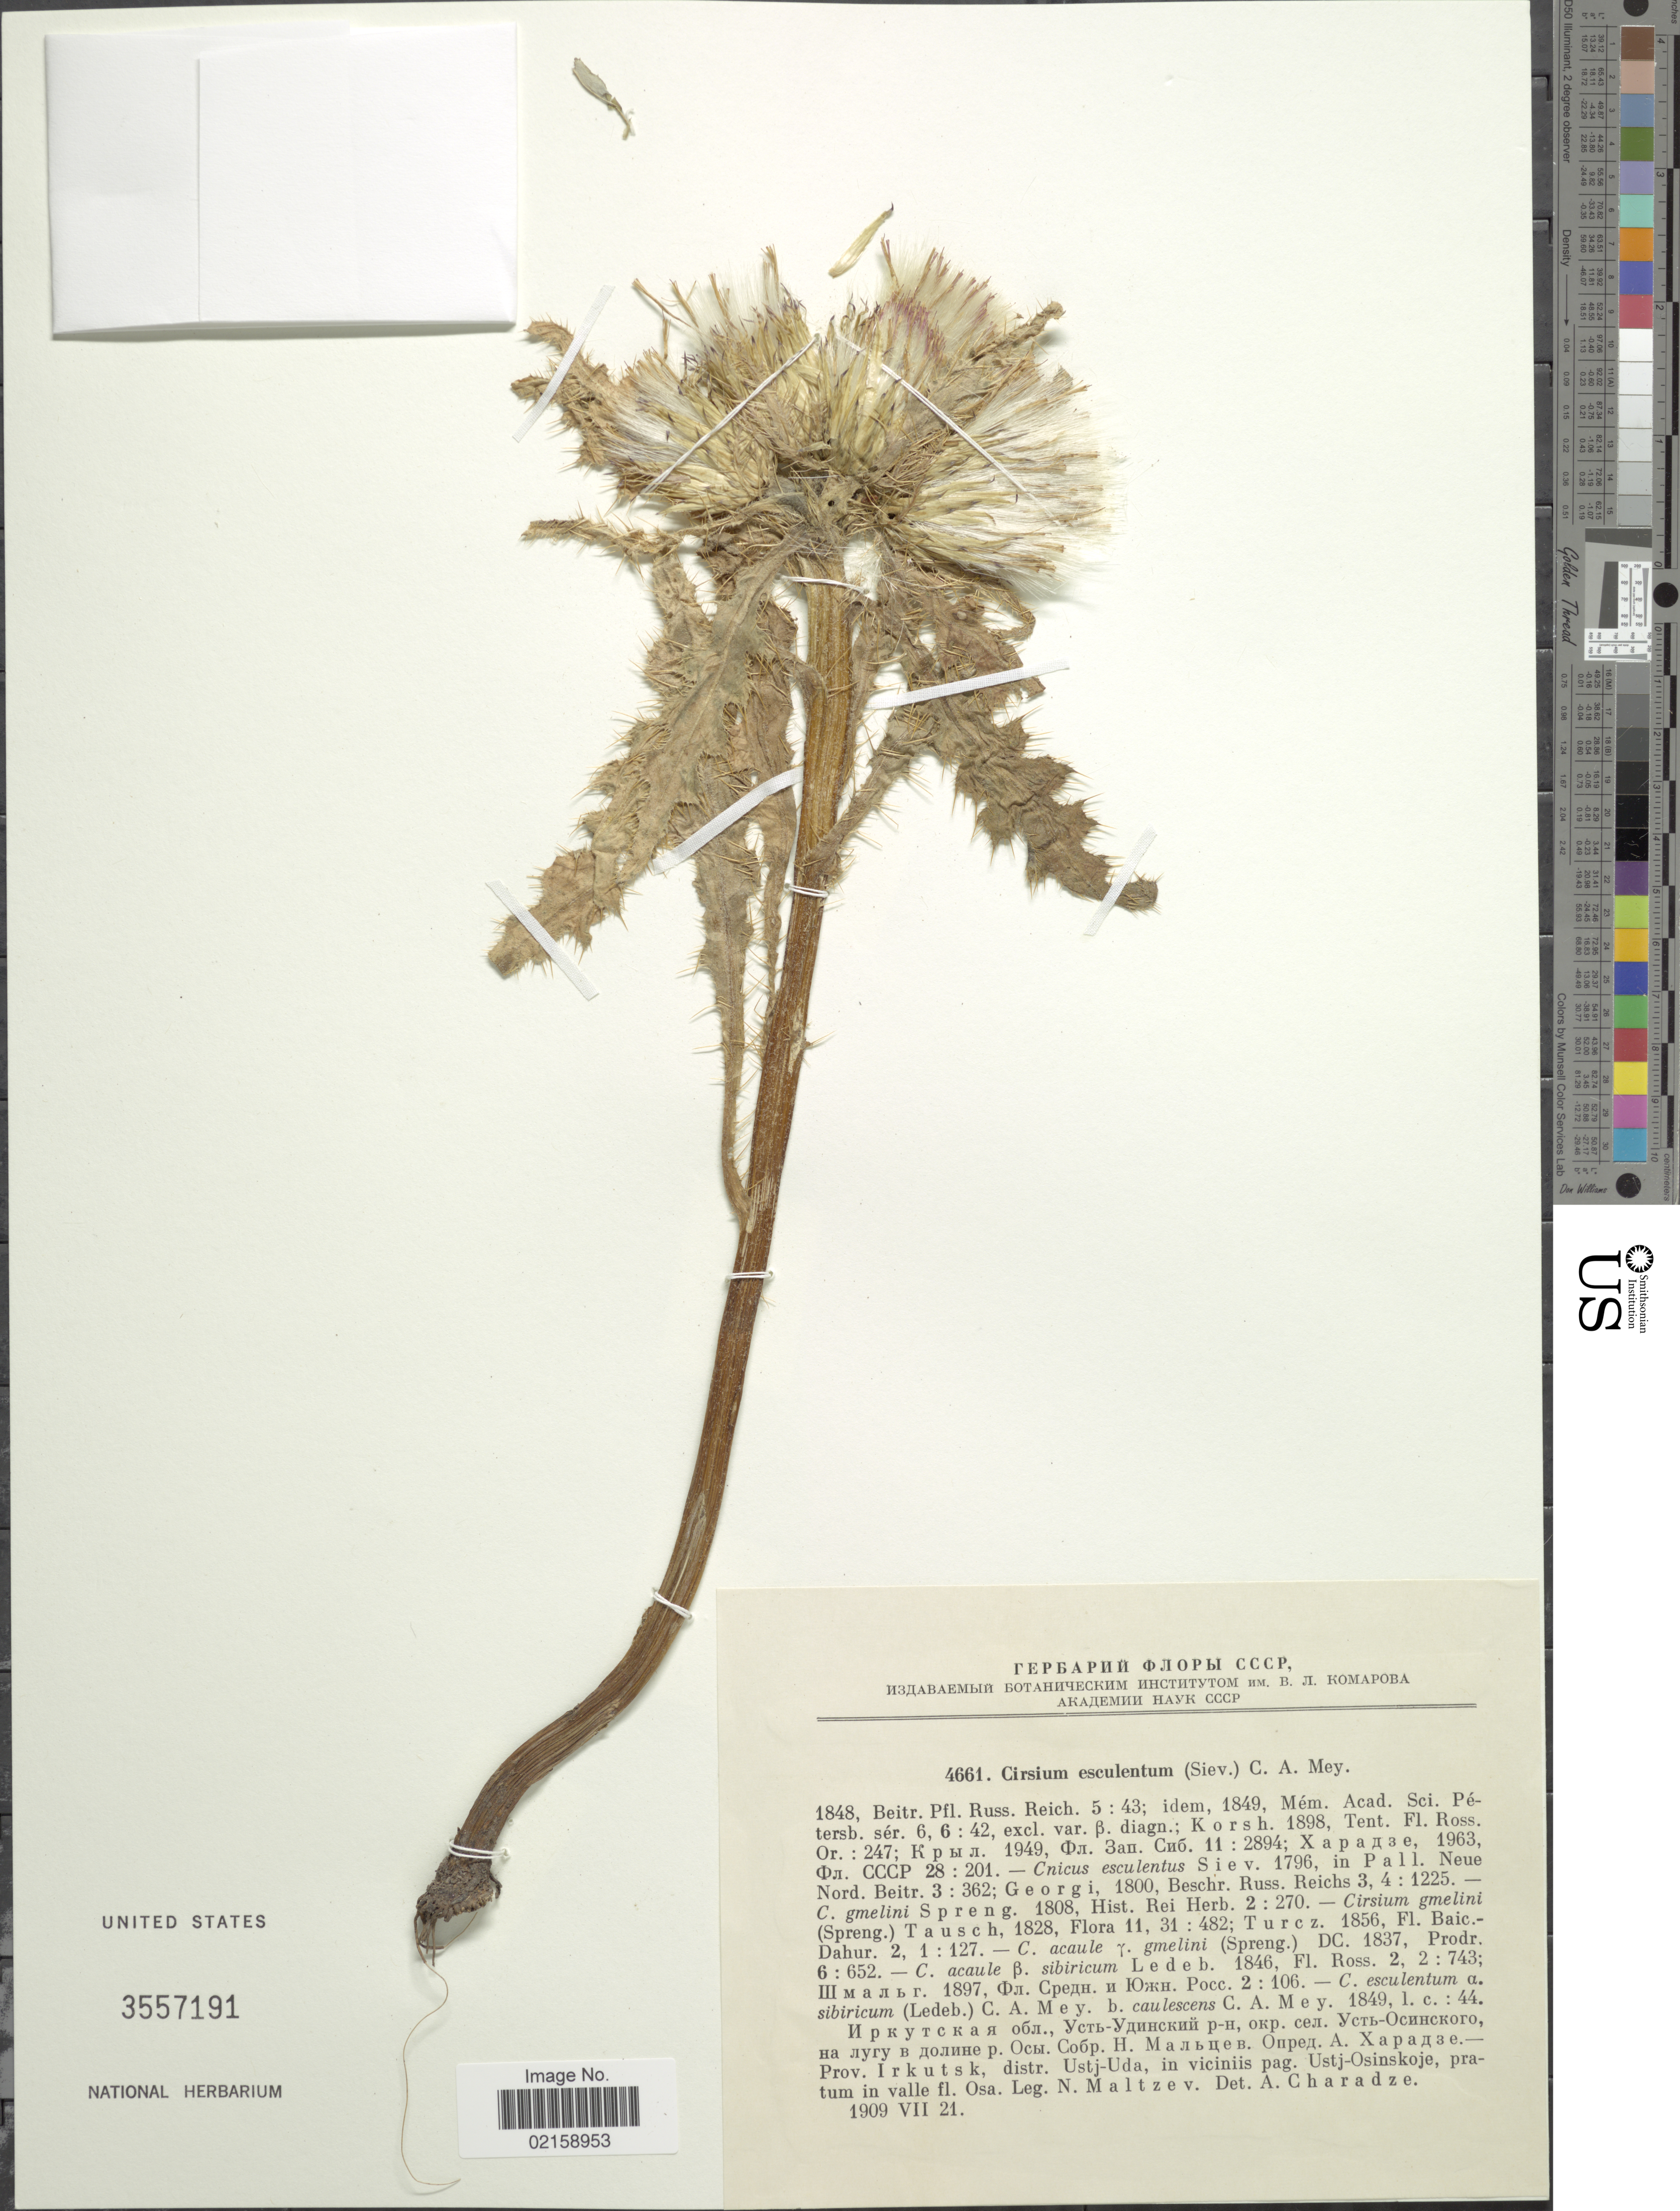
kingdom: Plantae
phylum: Tracheophyta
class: Magnoliopsida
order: Asterales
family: Asteraceae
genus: Cirsium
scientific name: Cirsium esculentum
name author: (Siev.) C.A. Mey.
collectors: N. Maltzev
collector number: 4661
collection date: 1909-07-21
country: Russian Federation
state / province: Irkutsk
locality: Prov. Irkutsk, distr. Ustj-Uda, in viciniis pag. Ustj-Osinskoje, pratum in valle fl. Osa.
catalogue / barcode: US 3557191